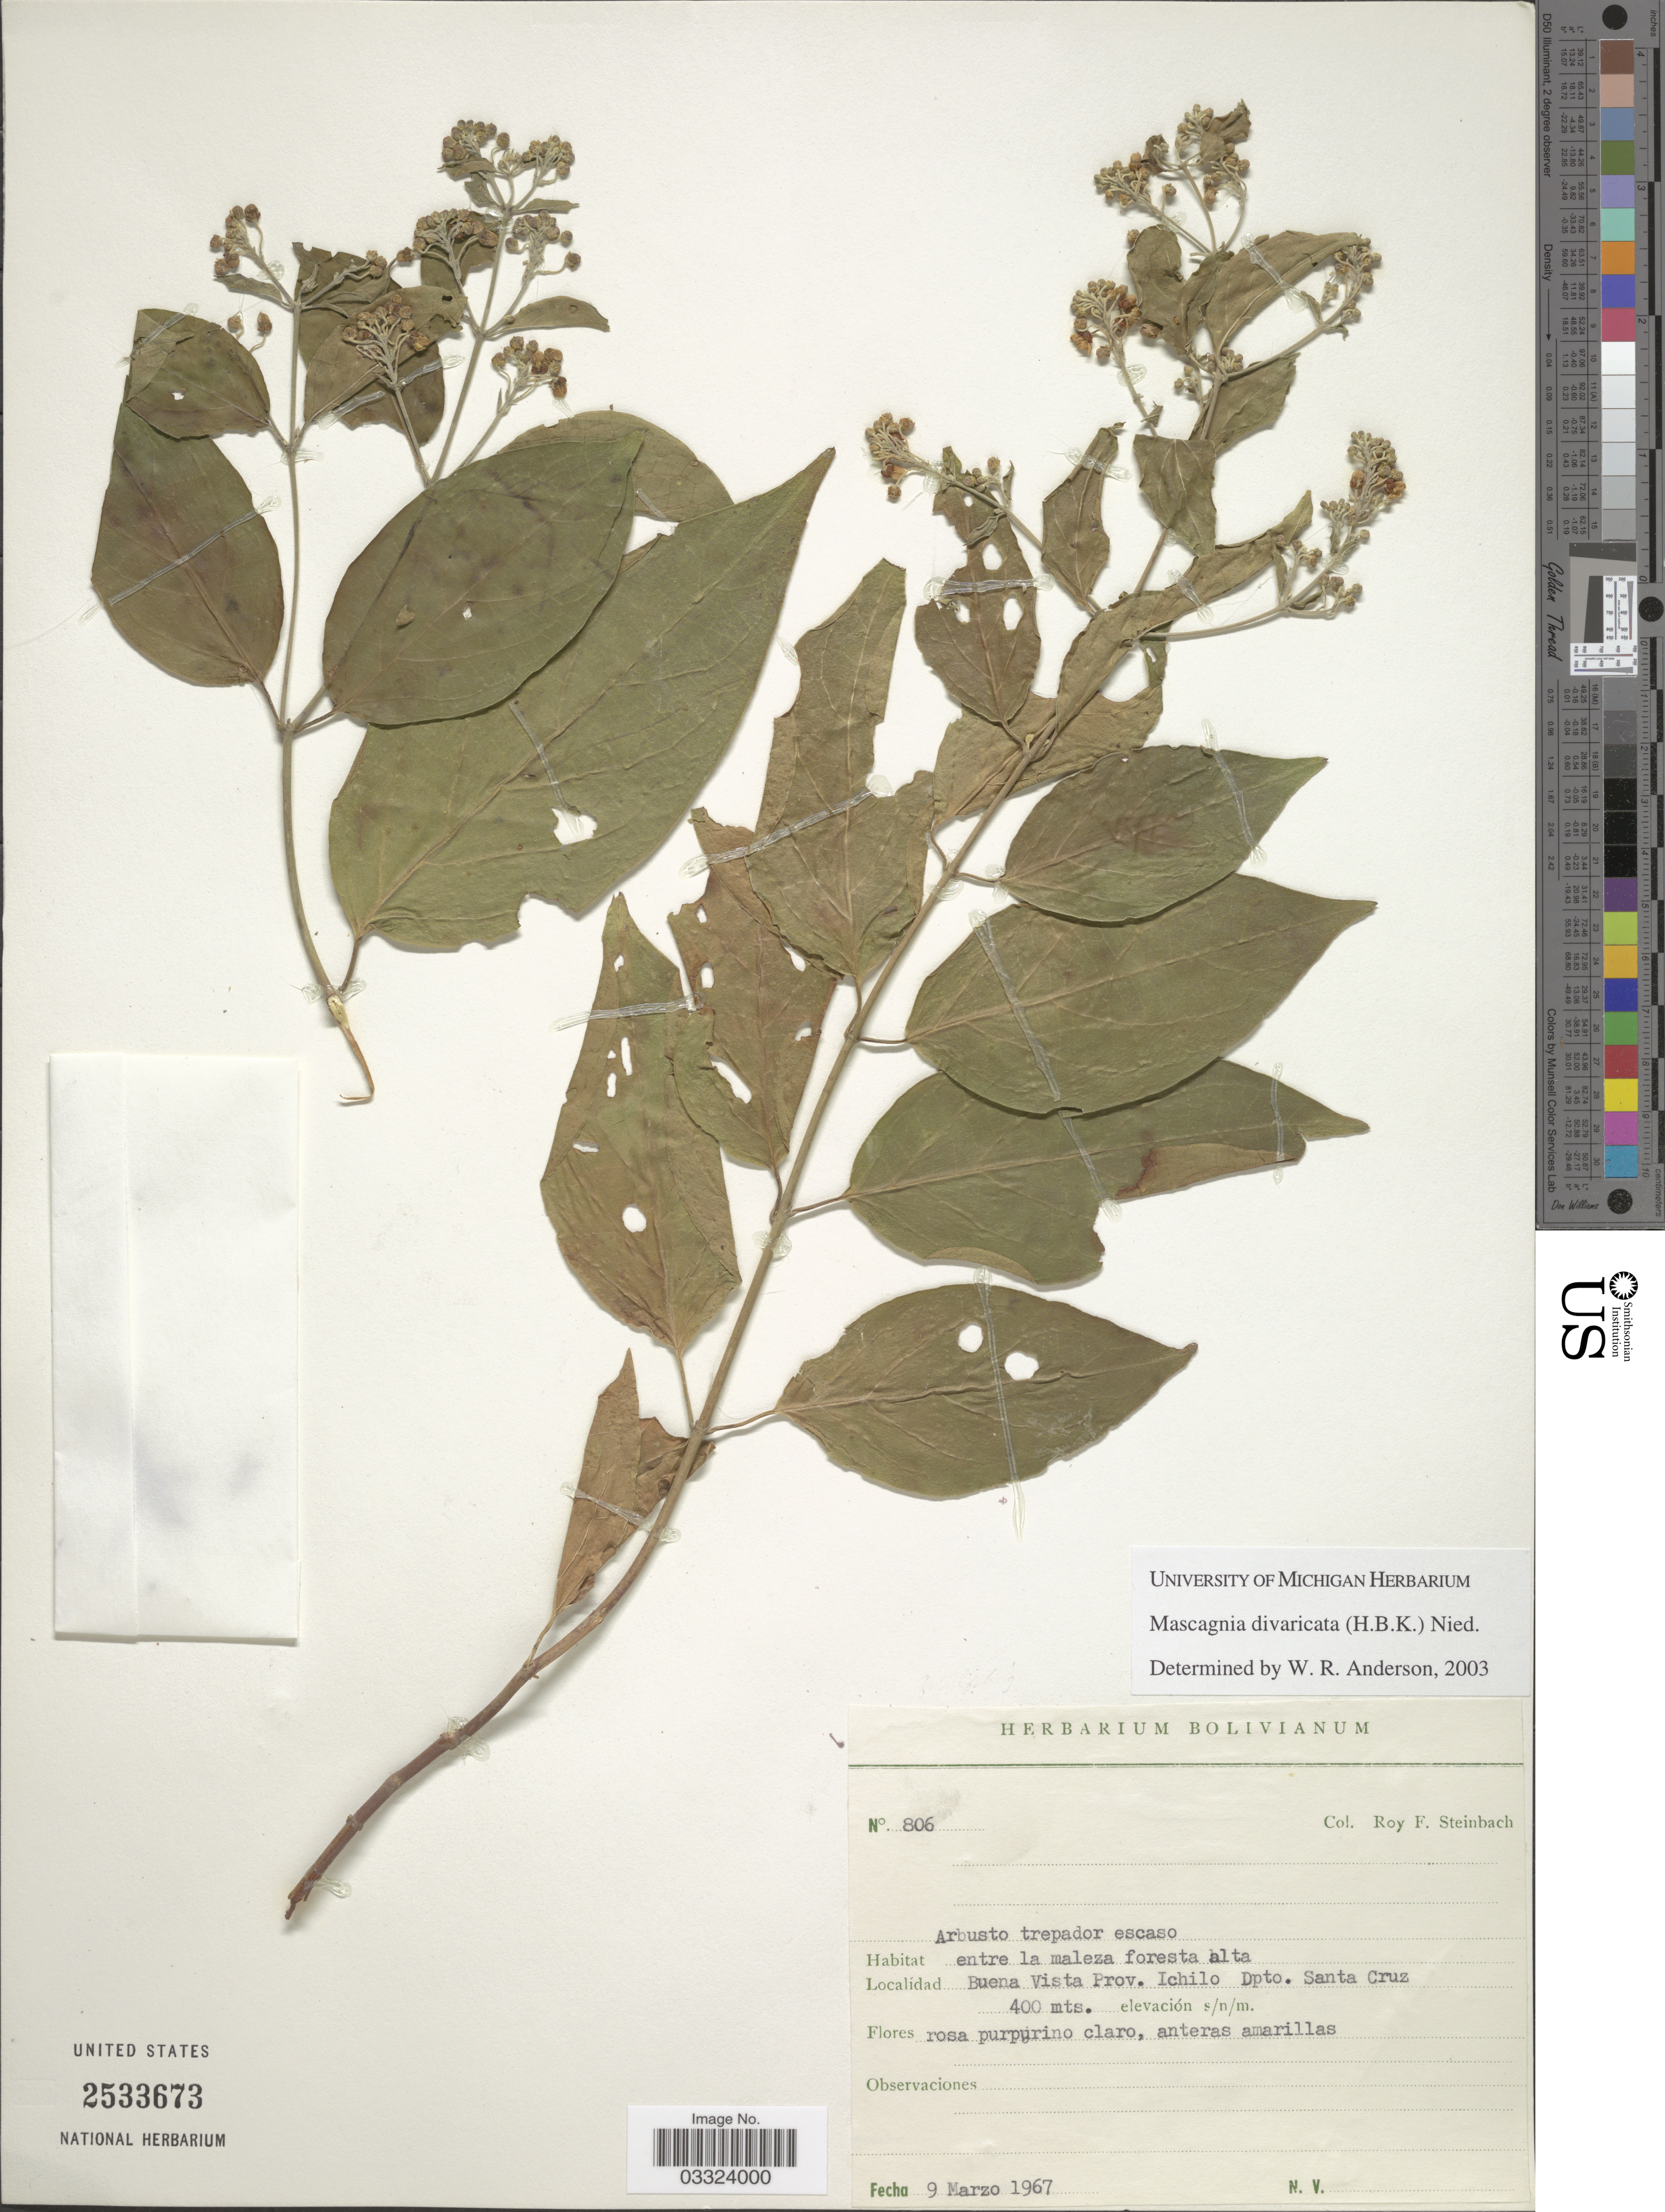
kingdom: Plantae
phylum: Tracheophyta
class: Magnoliopsida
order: Malpighiales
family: Malpighiaceae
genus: Mascagnia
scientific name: Mascagnia divaricata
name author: (Kunth) Nied.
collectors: R. F. Steinbach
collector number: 806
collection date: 1967-03-09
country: Bolivia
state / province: Santa Cruz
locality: Buena Vista Prov. Ichilo, Dpto. Santa Cruz.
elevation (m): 400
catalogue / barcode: US 2533673